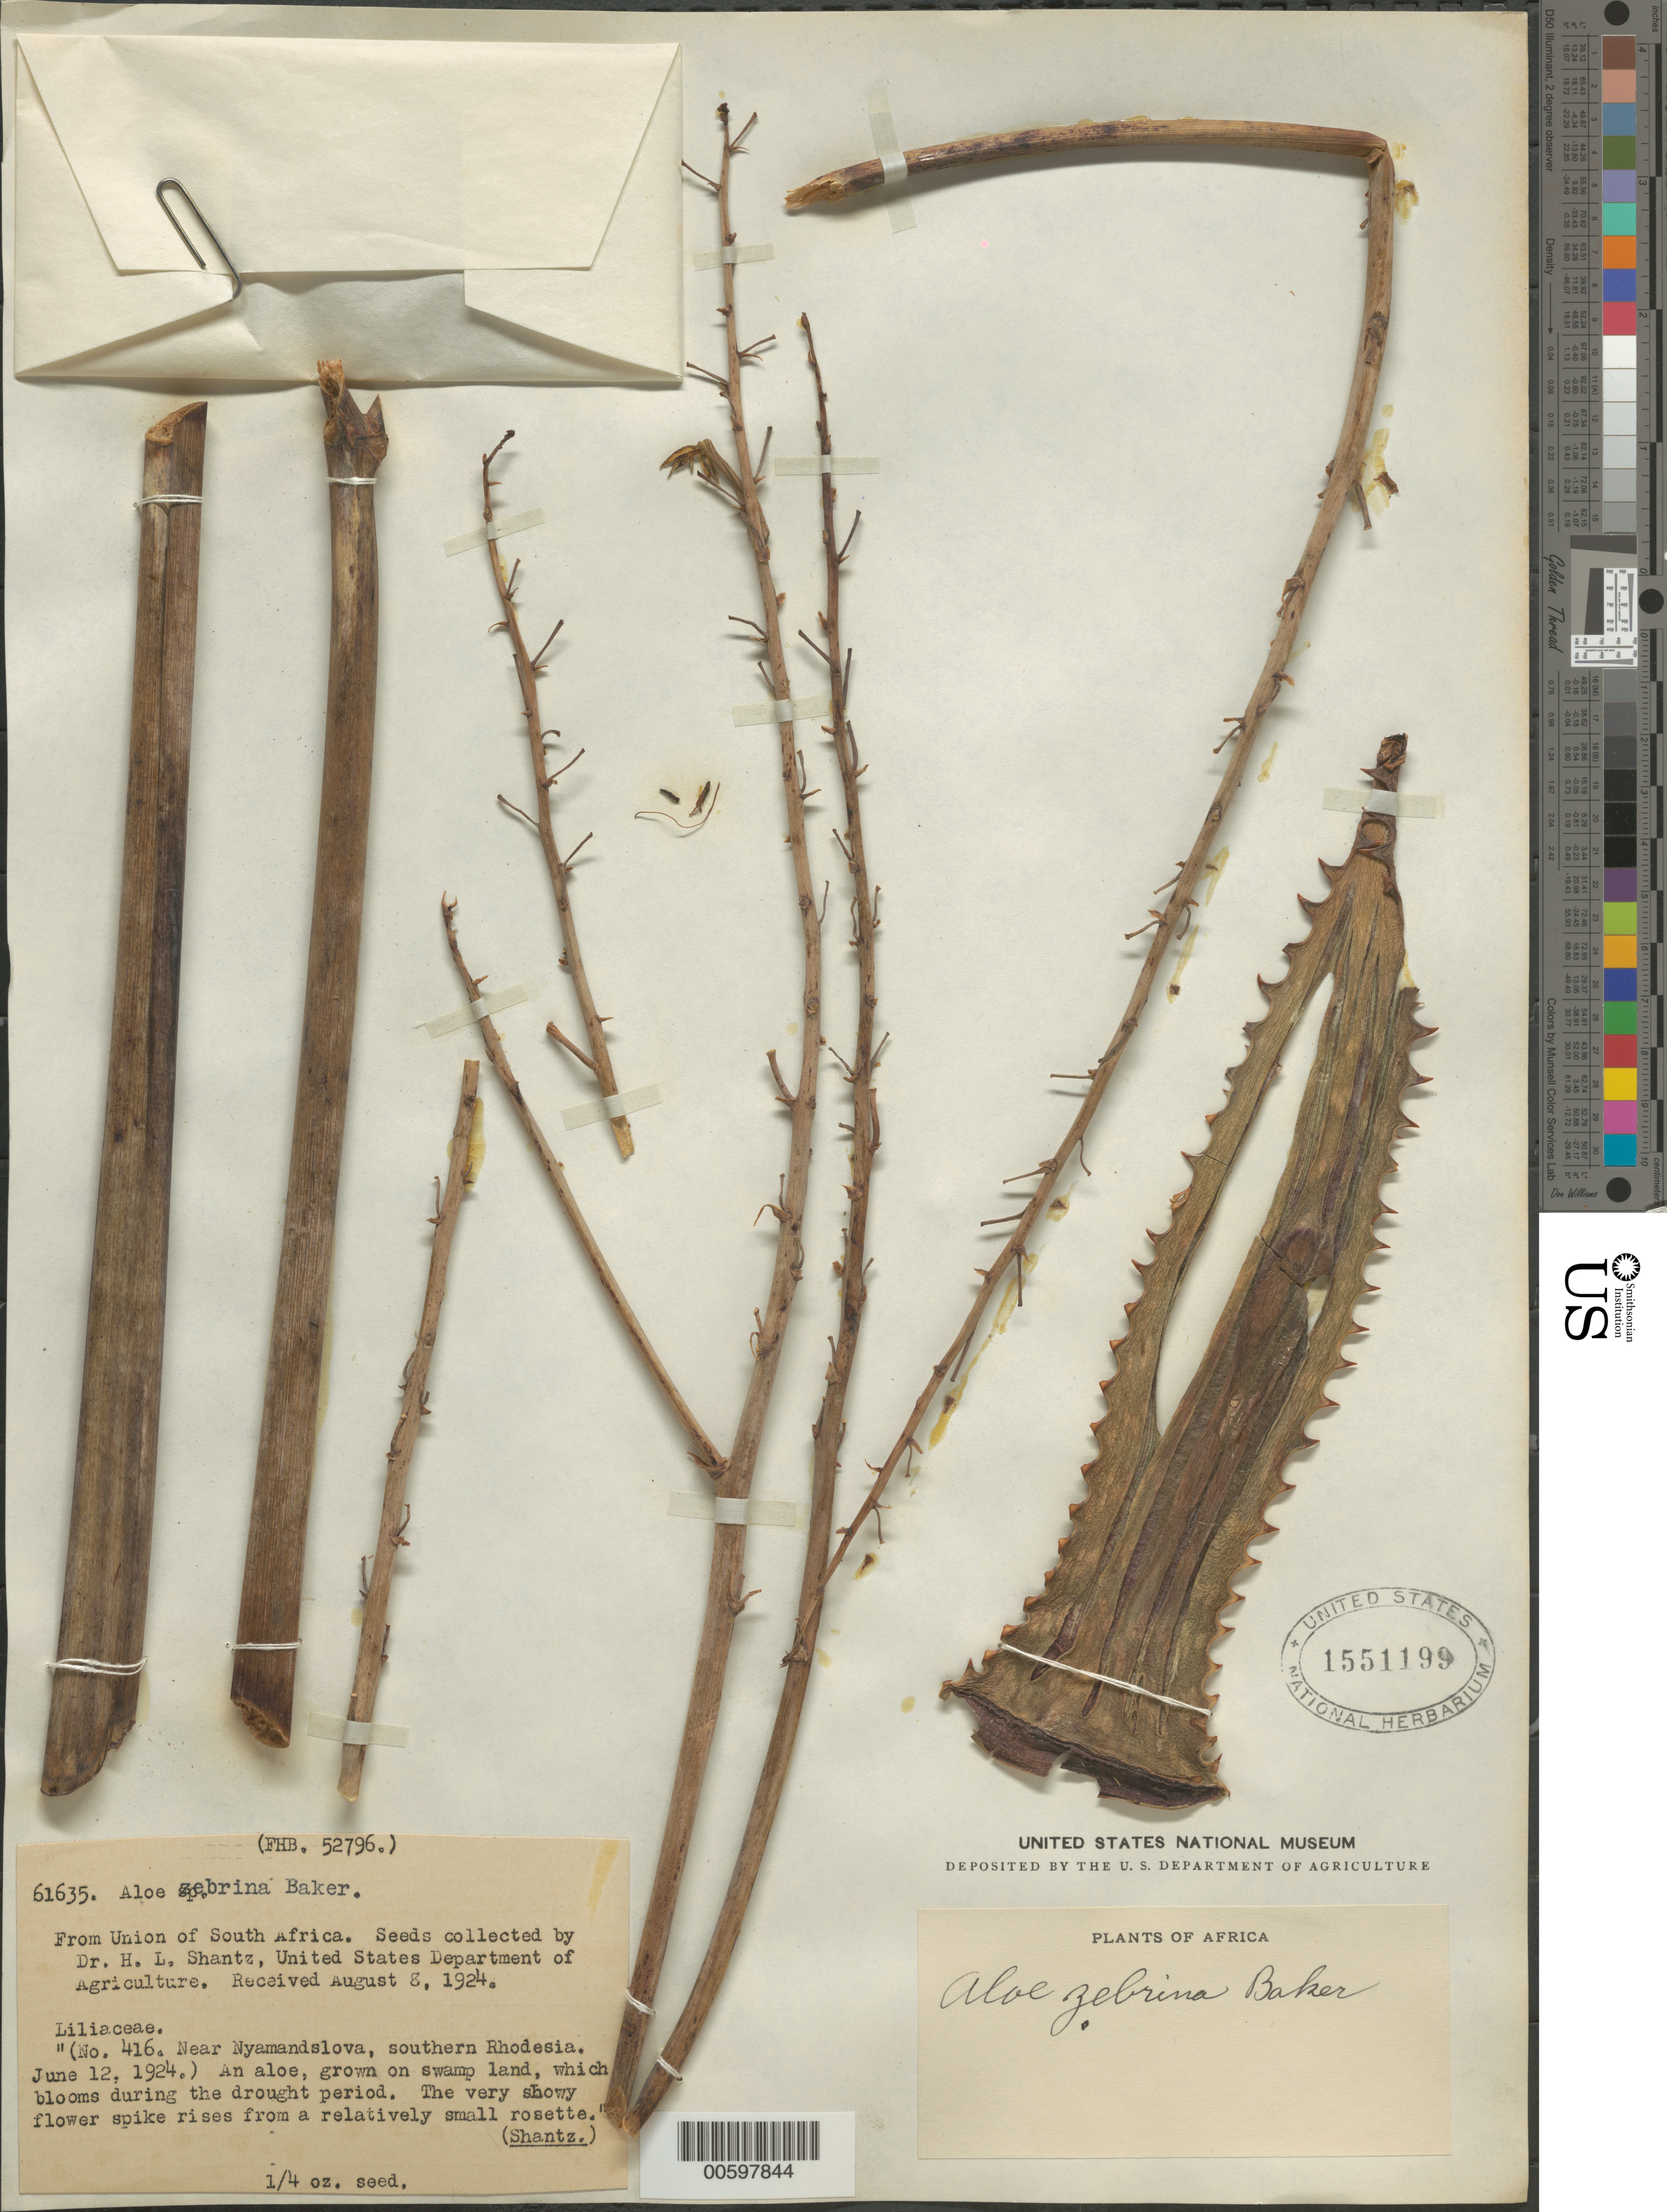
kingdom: Plantae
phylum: Tracheophyta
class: Liliopsida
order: Asparagales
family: Asphodelaceae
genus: Aloe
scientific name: Aloe zebrina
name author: Baker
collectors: H. Shantz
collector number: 61635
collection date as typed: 12 Jun 1924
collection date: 1924-06-12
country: Zimbabwe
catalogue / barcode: US 1551199